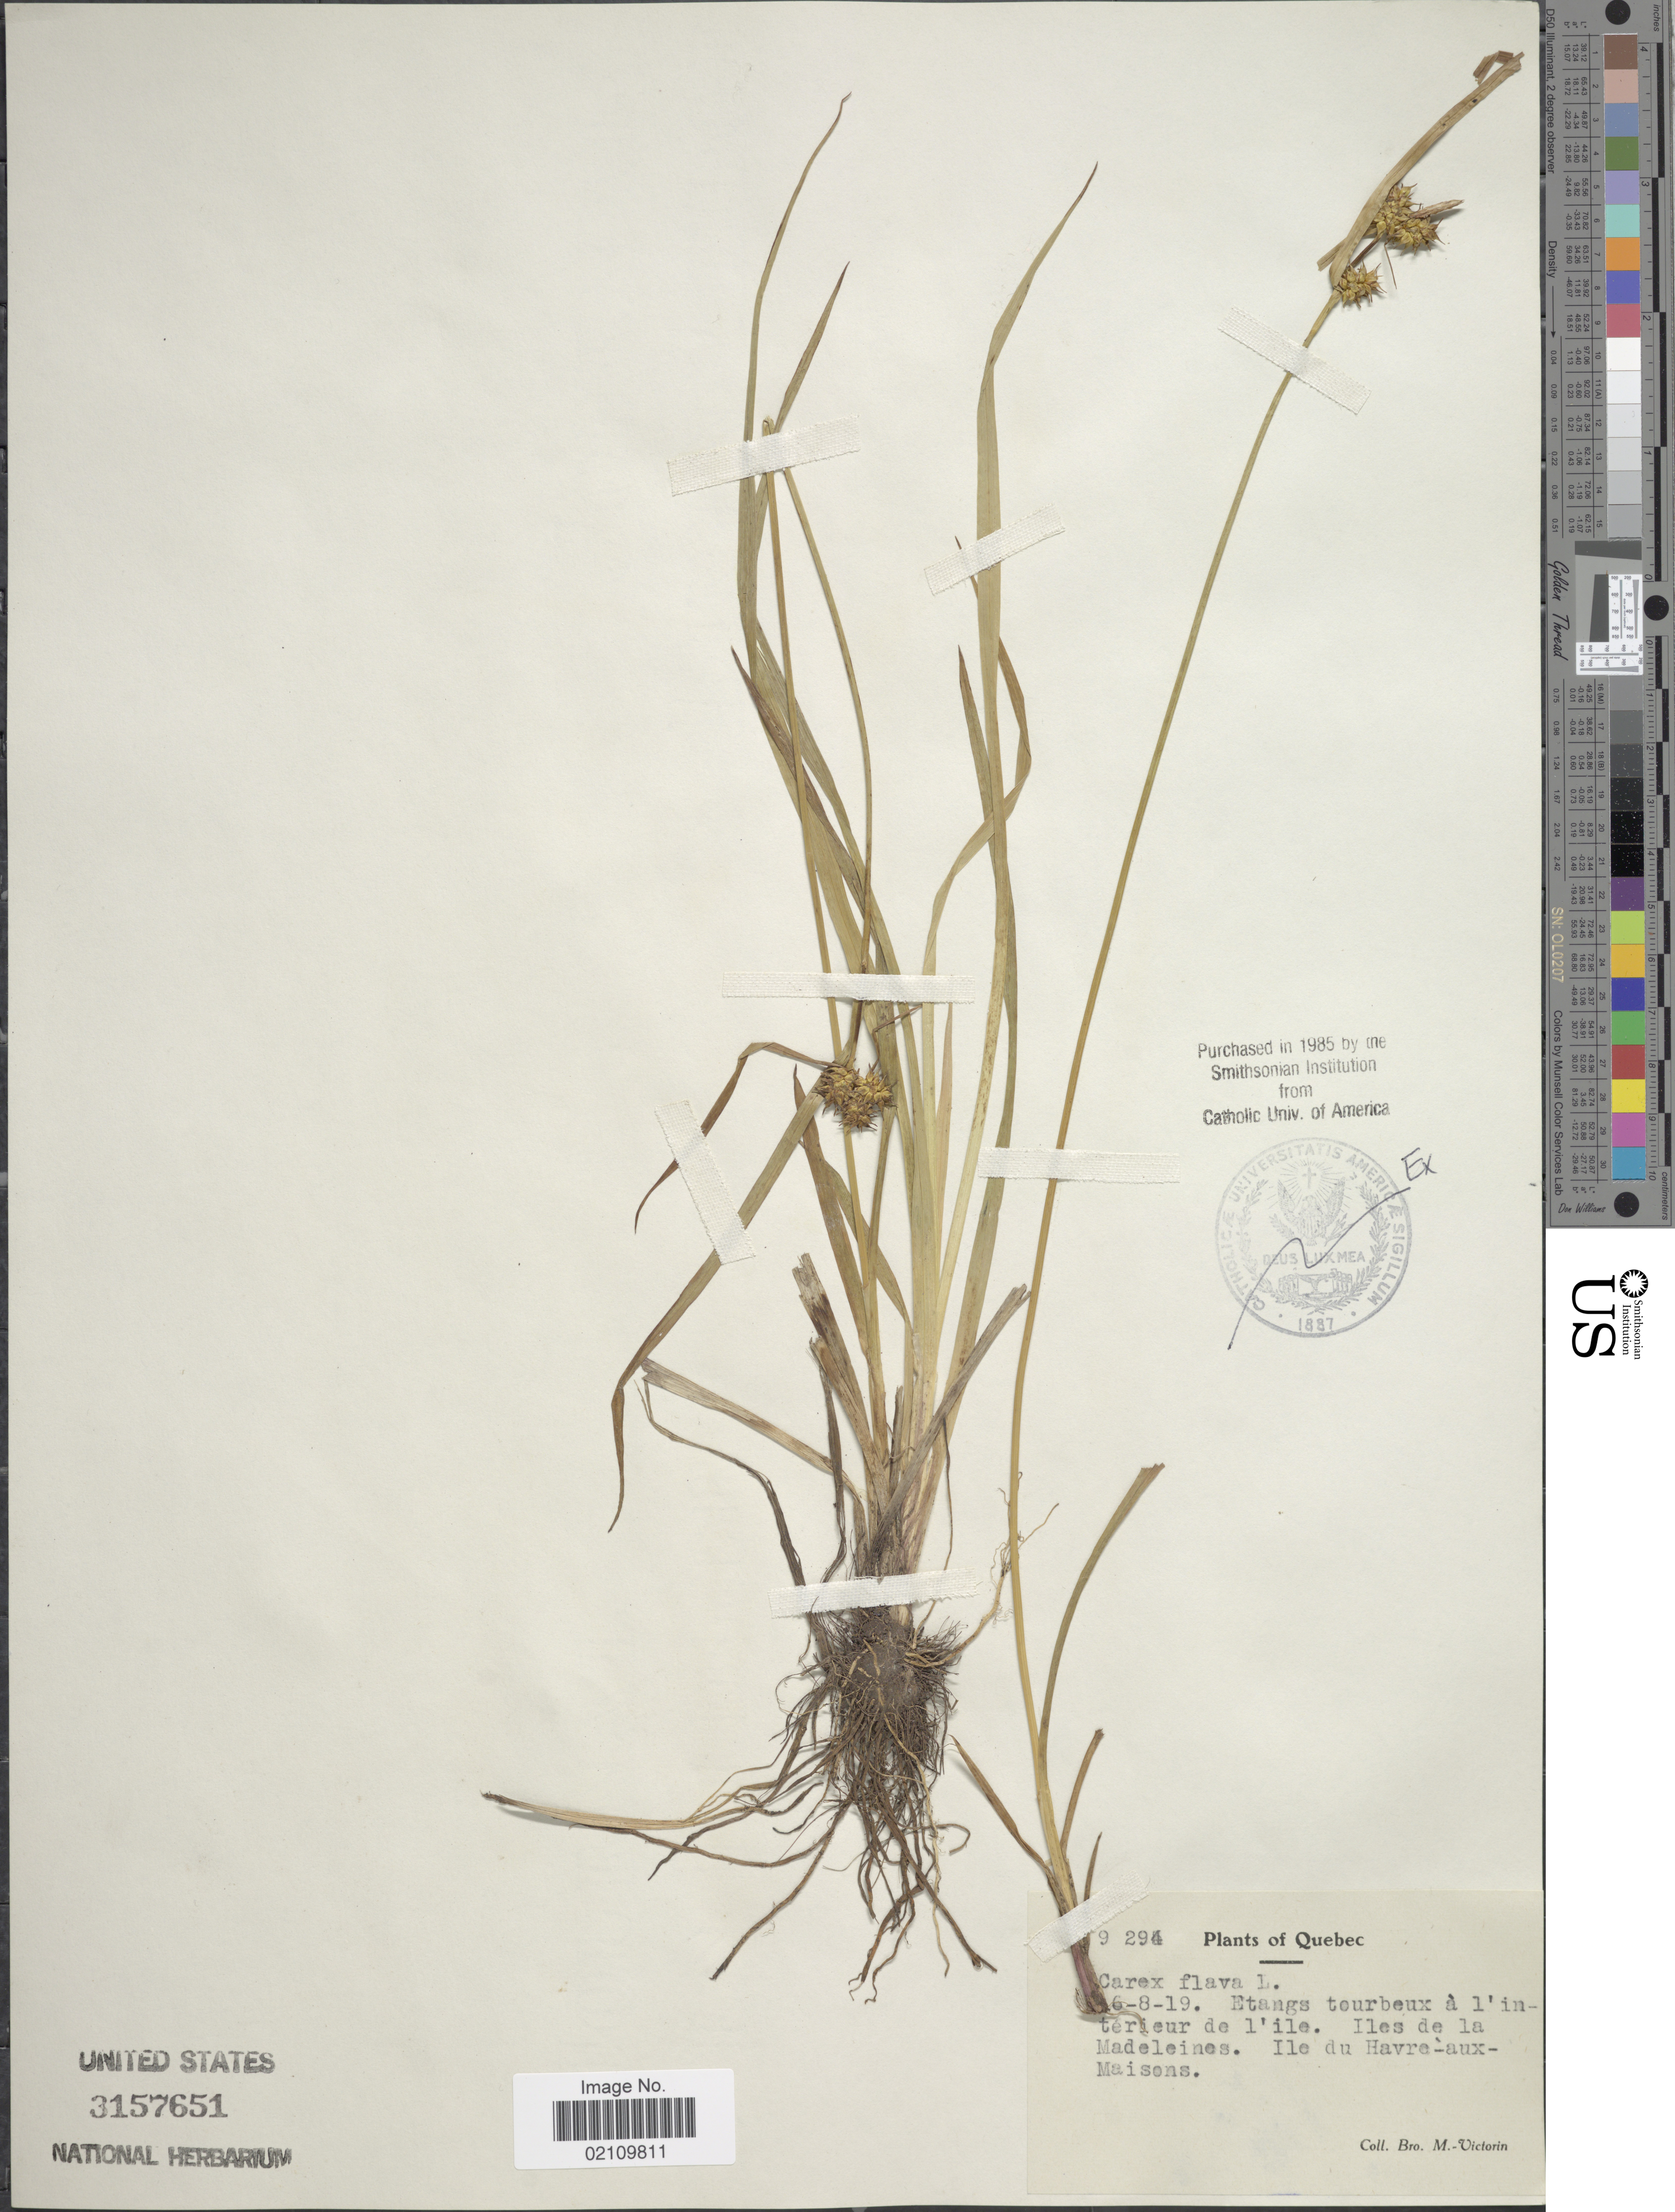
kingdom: Plantae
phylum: Tracheophyta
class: Liliopsida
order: Poales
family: Cyperaceae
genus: Carex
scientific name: Carex flava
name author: L.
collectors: Fr. Marie-Victorin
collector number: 9294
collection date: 1919-08-06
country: Canada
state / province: Quebec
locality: Etangs tourbeux a l 'interieur de l'ile. Iles de la Madeleines. Ile du Havre-aux-Maisons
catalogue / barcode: US 3157651